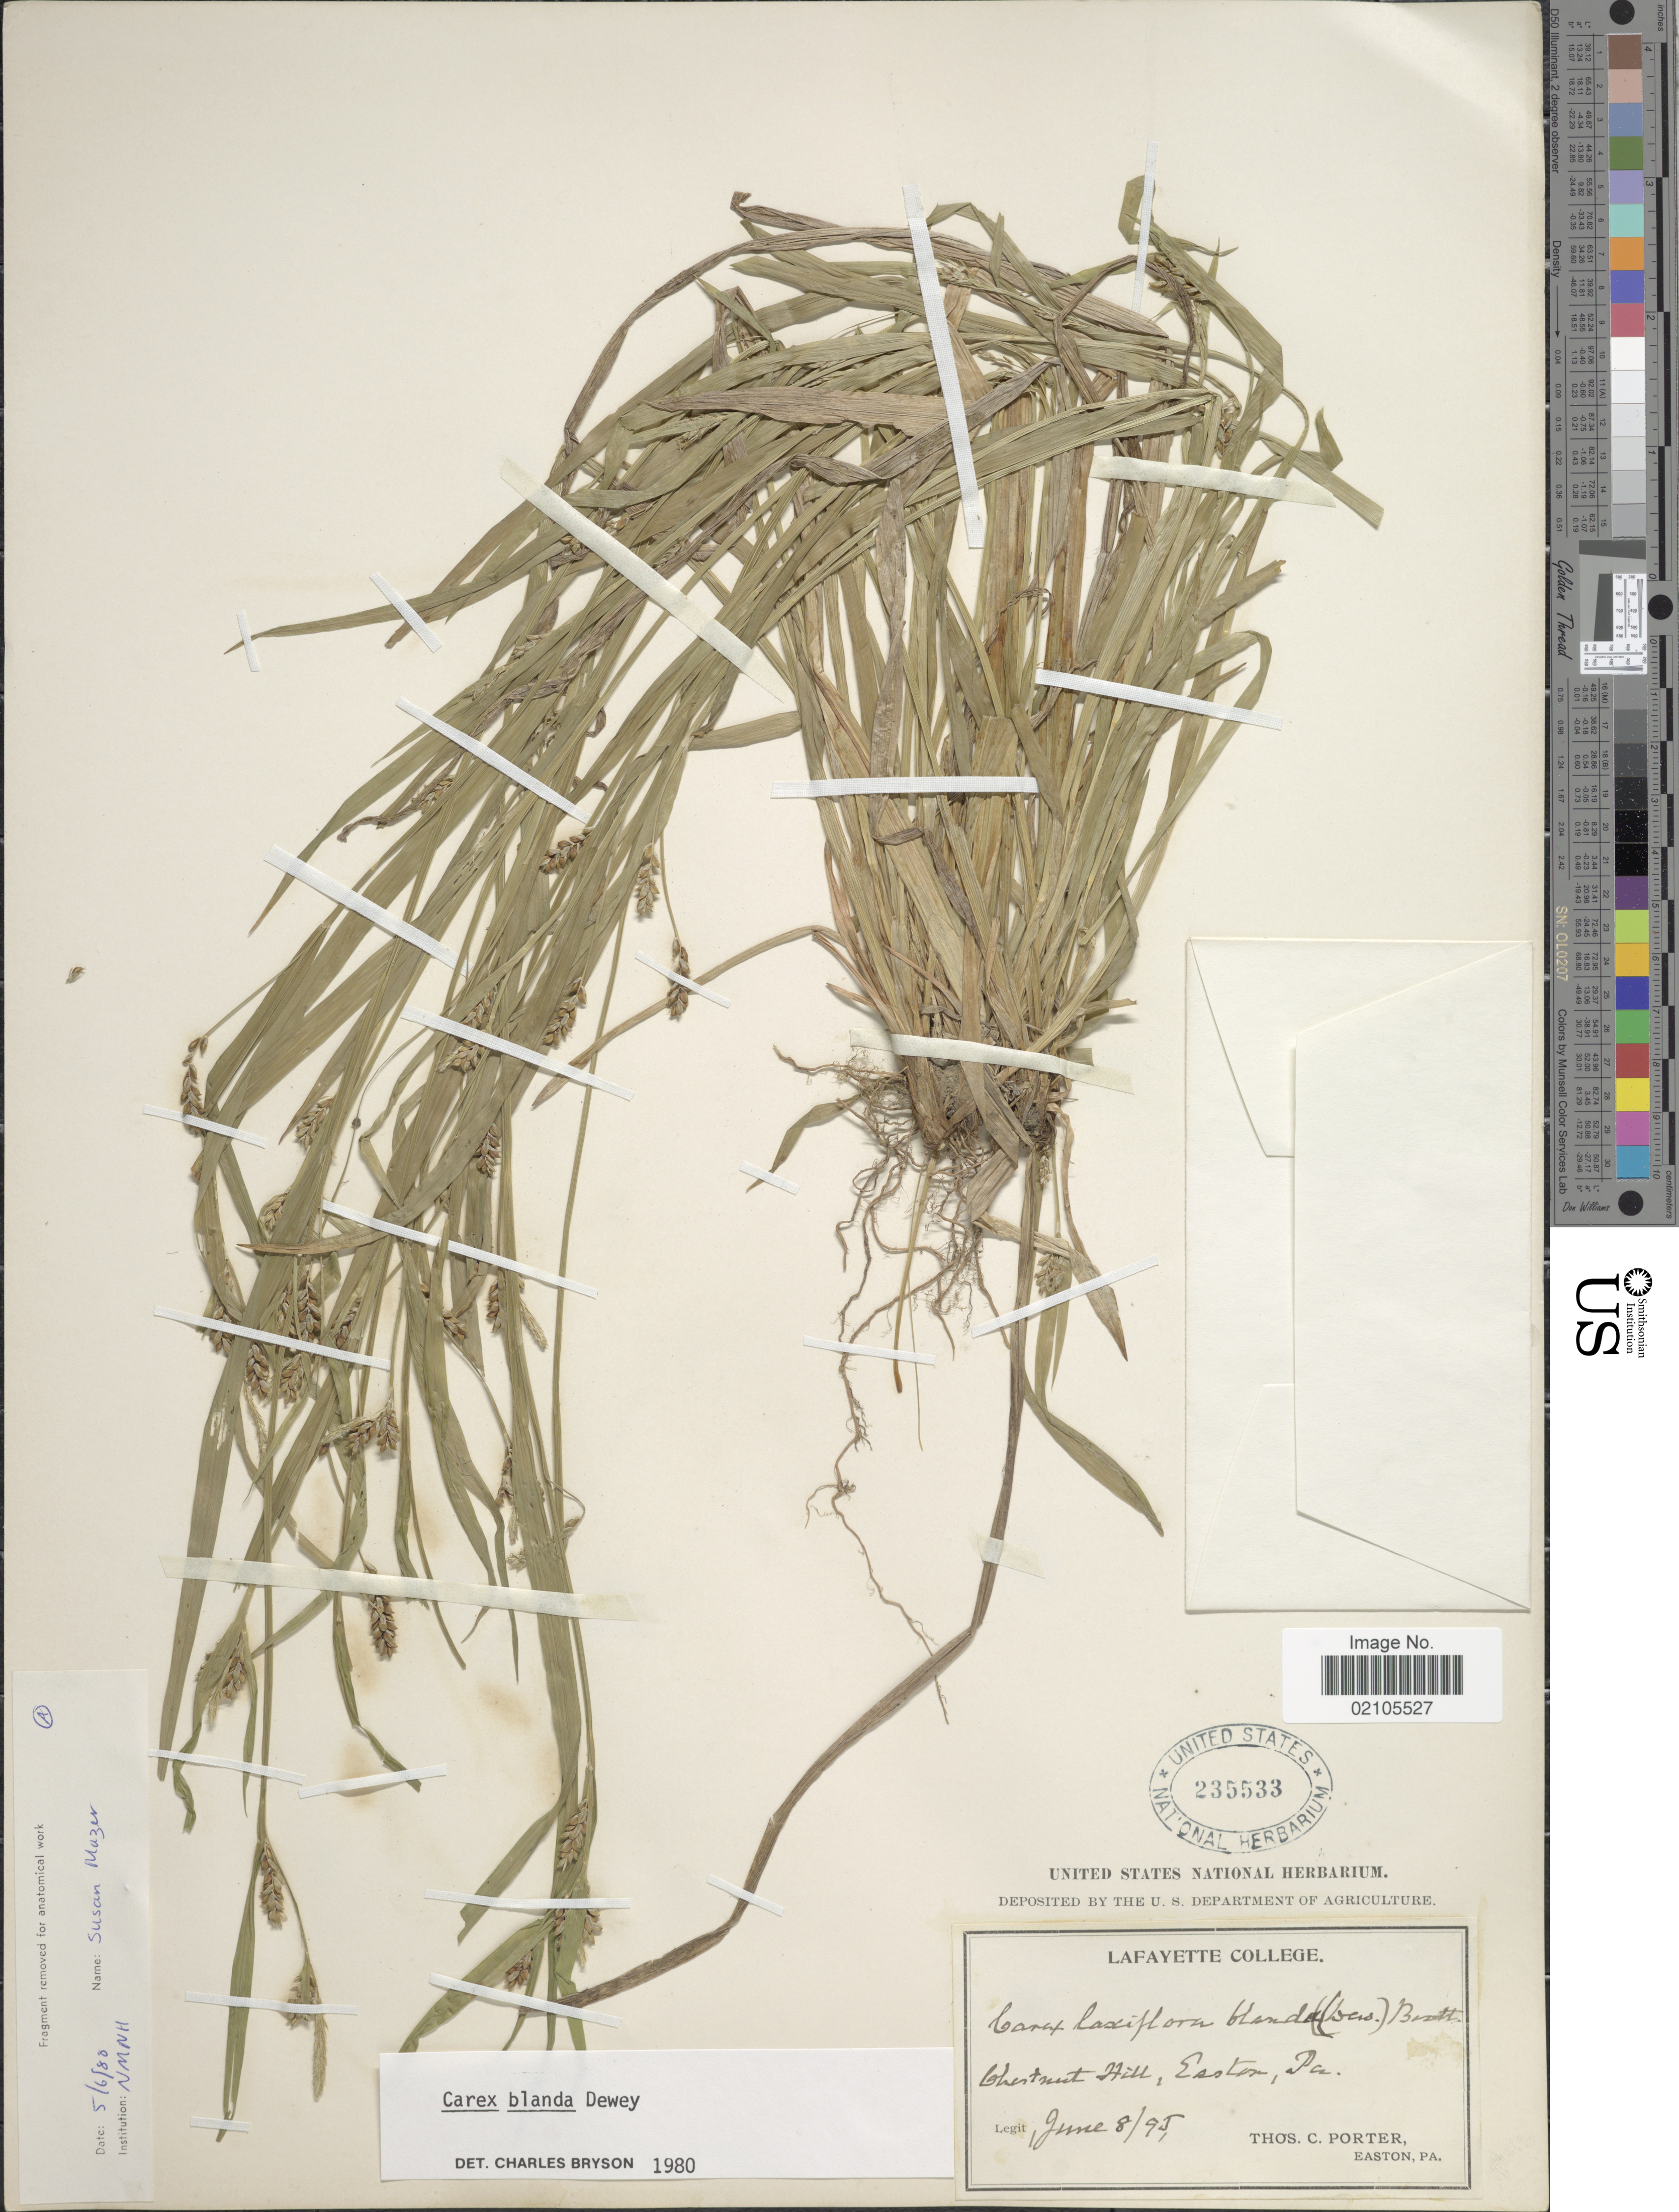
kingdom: Plantae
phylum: Tracheophyta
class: Liliopsida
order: Poales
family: Cyperaceae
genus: Carex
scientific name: Carex blanda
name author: Dewey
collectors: T. Porter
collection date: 1895-06-08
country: United States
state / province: Pennsylvania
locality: Chestnut Hill, Easton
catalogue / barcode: US 235533